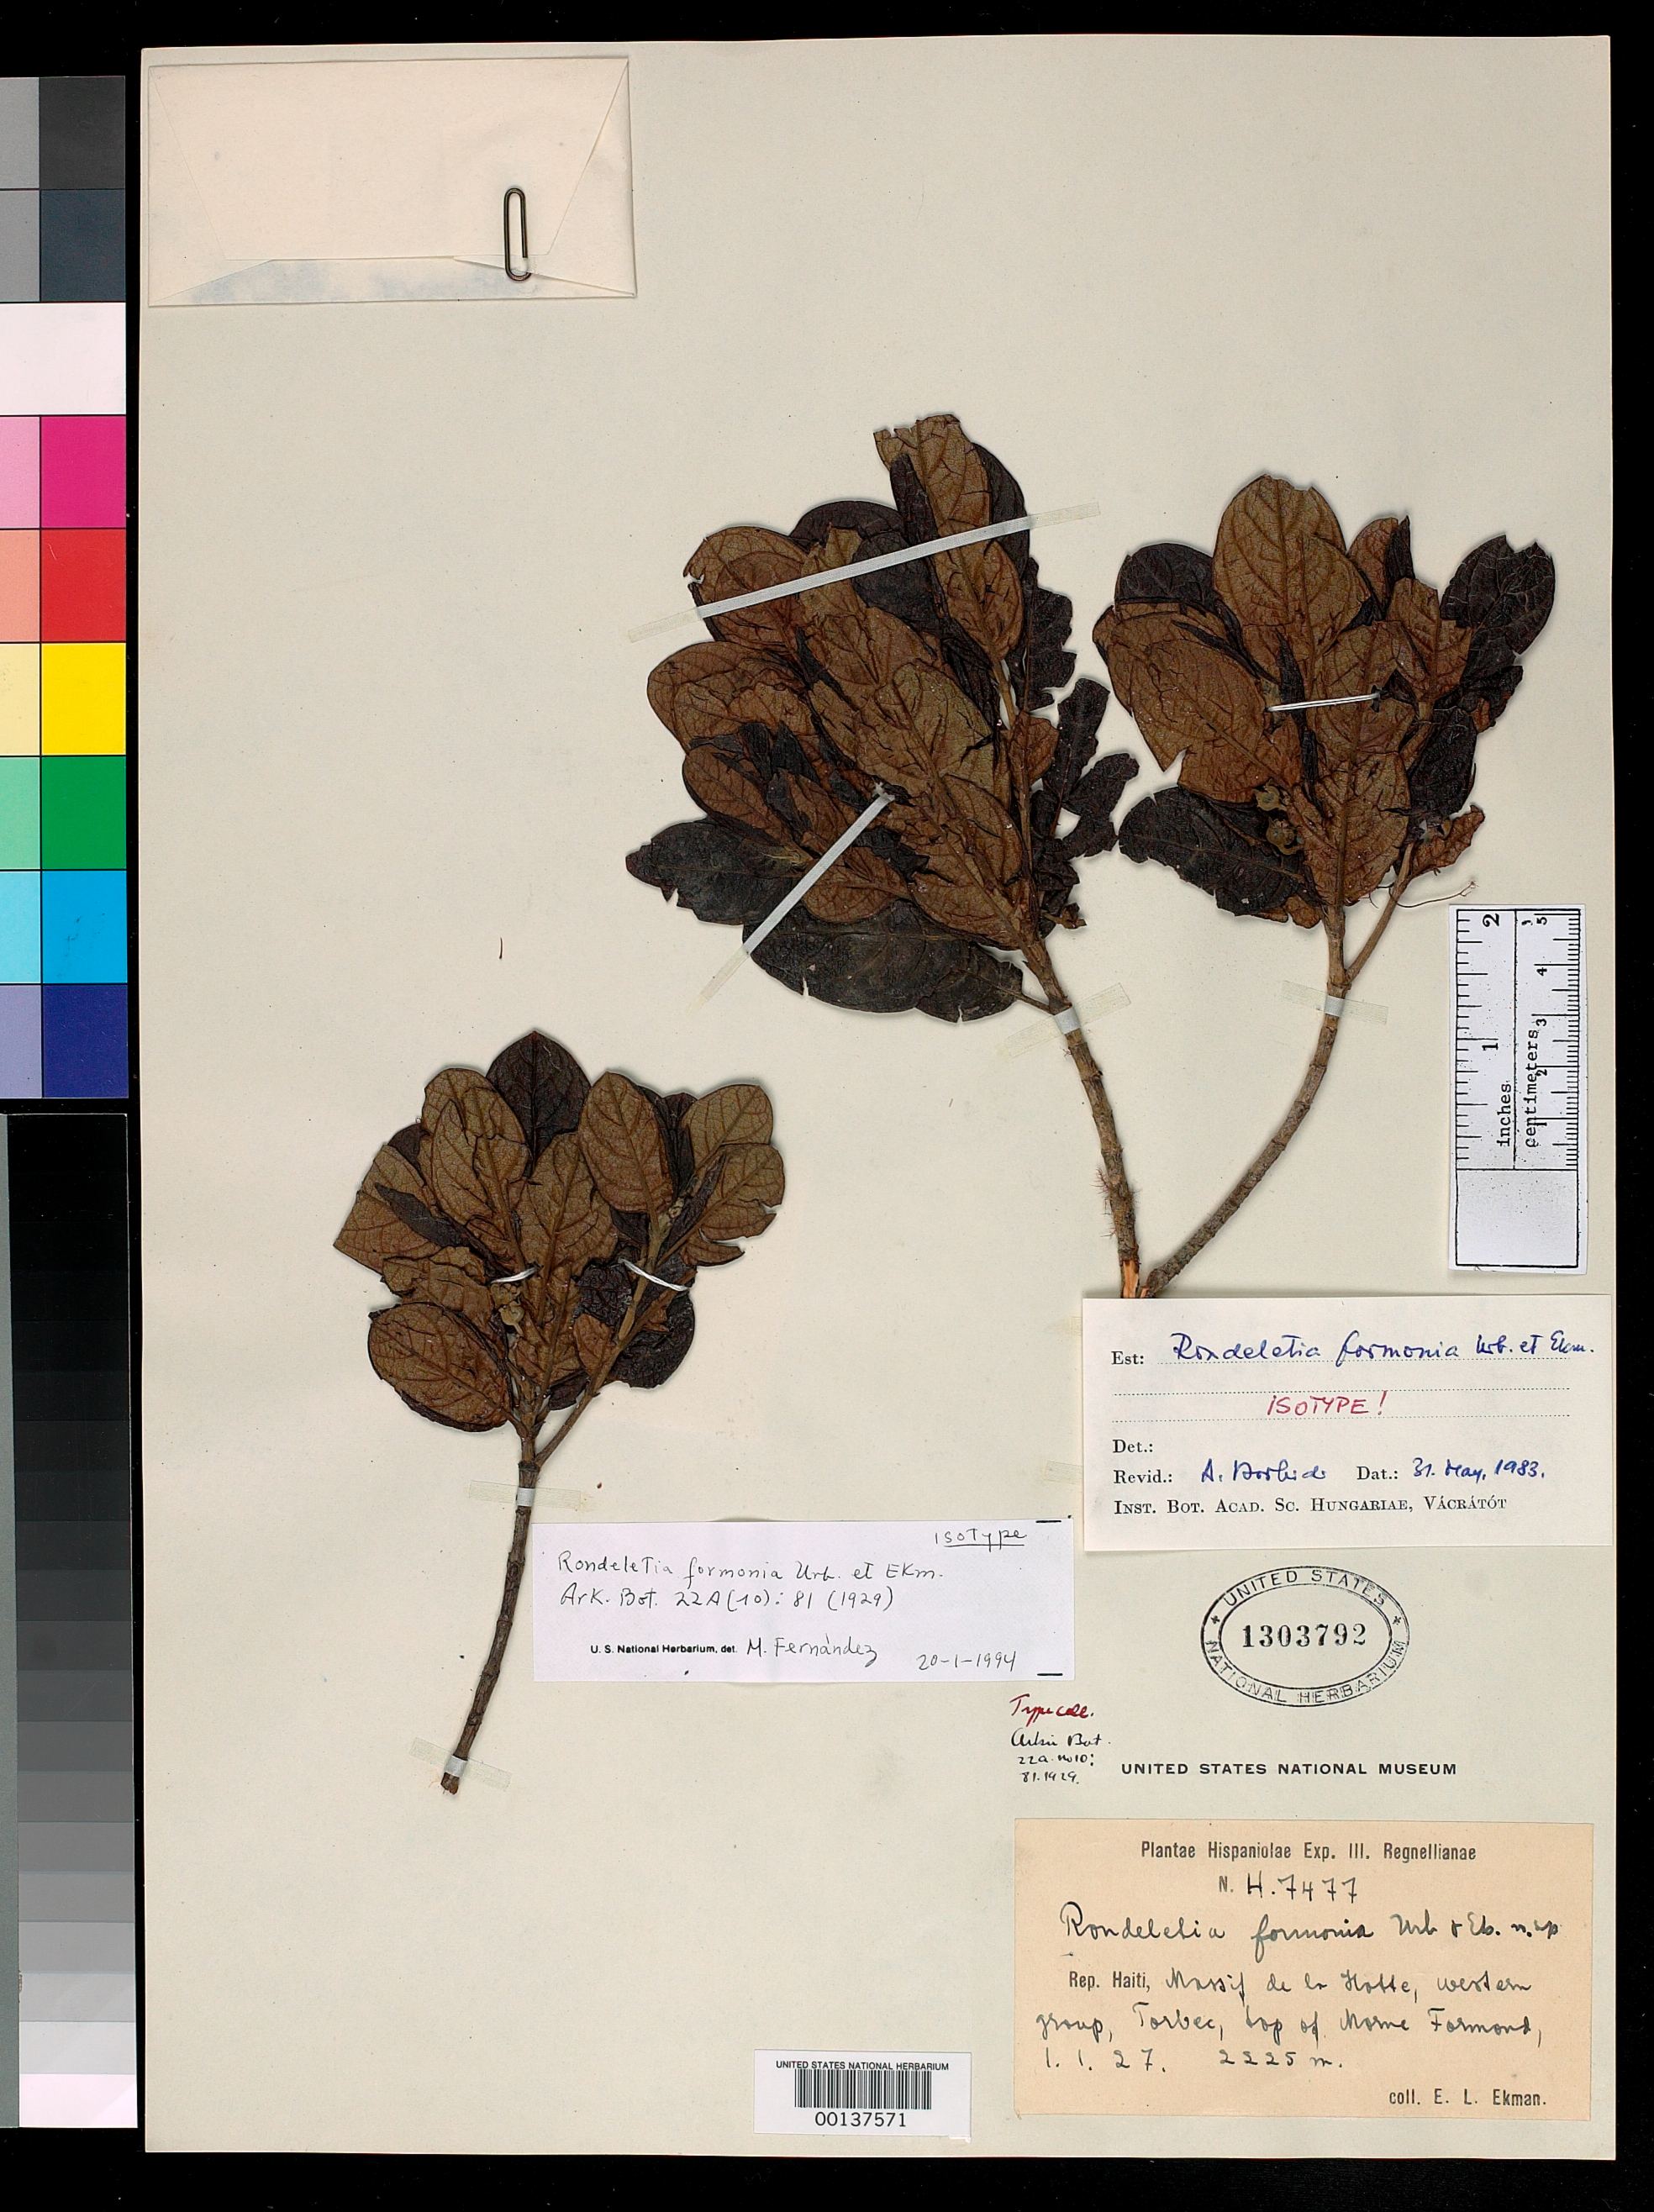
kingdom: Plantae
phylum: Tracheophyta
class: Magnoliopsida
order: Gentianales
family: Rubiaceae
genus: Rondeletia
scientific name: Rondeletia formonia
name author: Urb. & Ekman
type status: Isotype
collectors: E. L. Ekman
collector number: H 7477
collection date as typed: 01 Jan 1927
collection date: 1927-01-01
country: Haiti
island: Hispaniola Island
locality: Massif de La Hotte, near Torbec.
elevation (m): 2225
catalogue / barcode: US 1303792